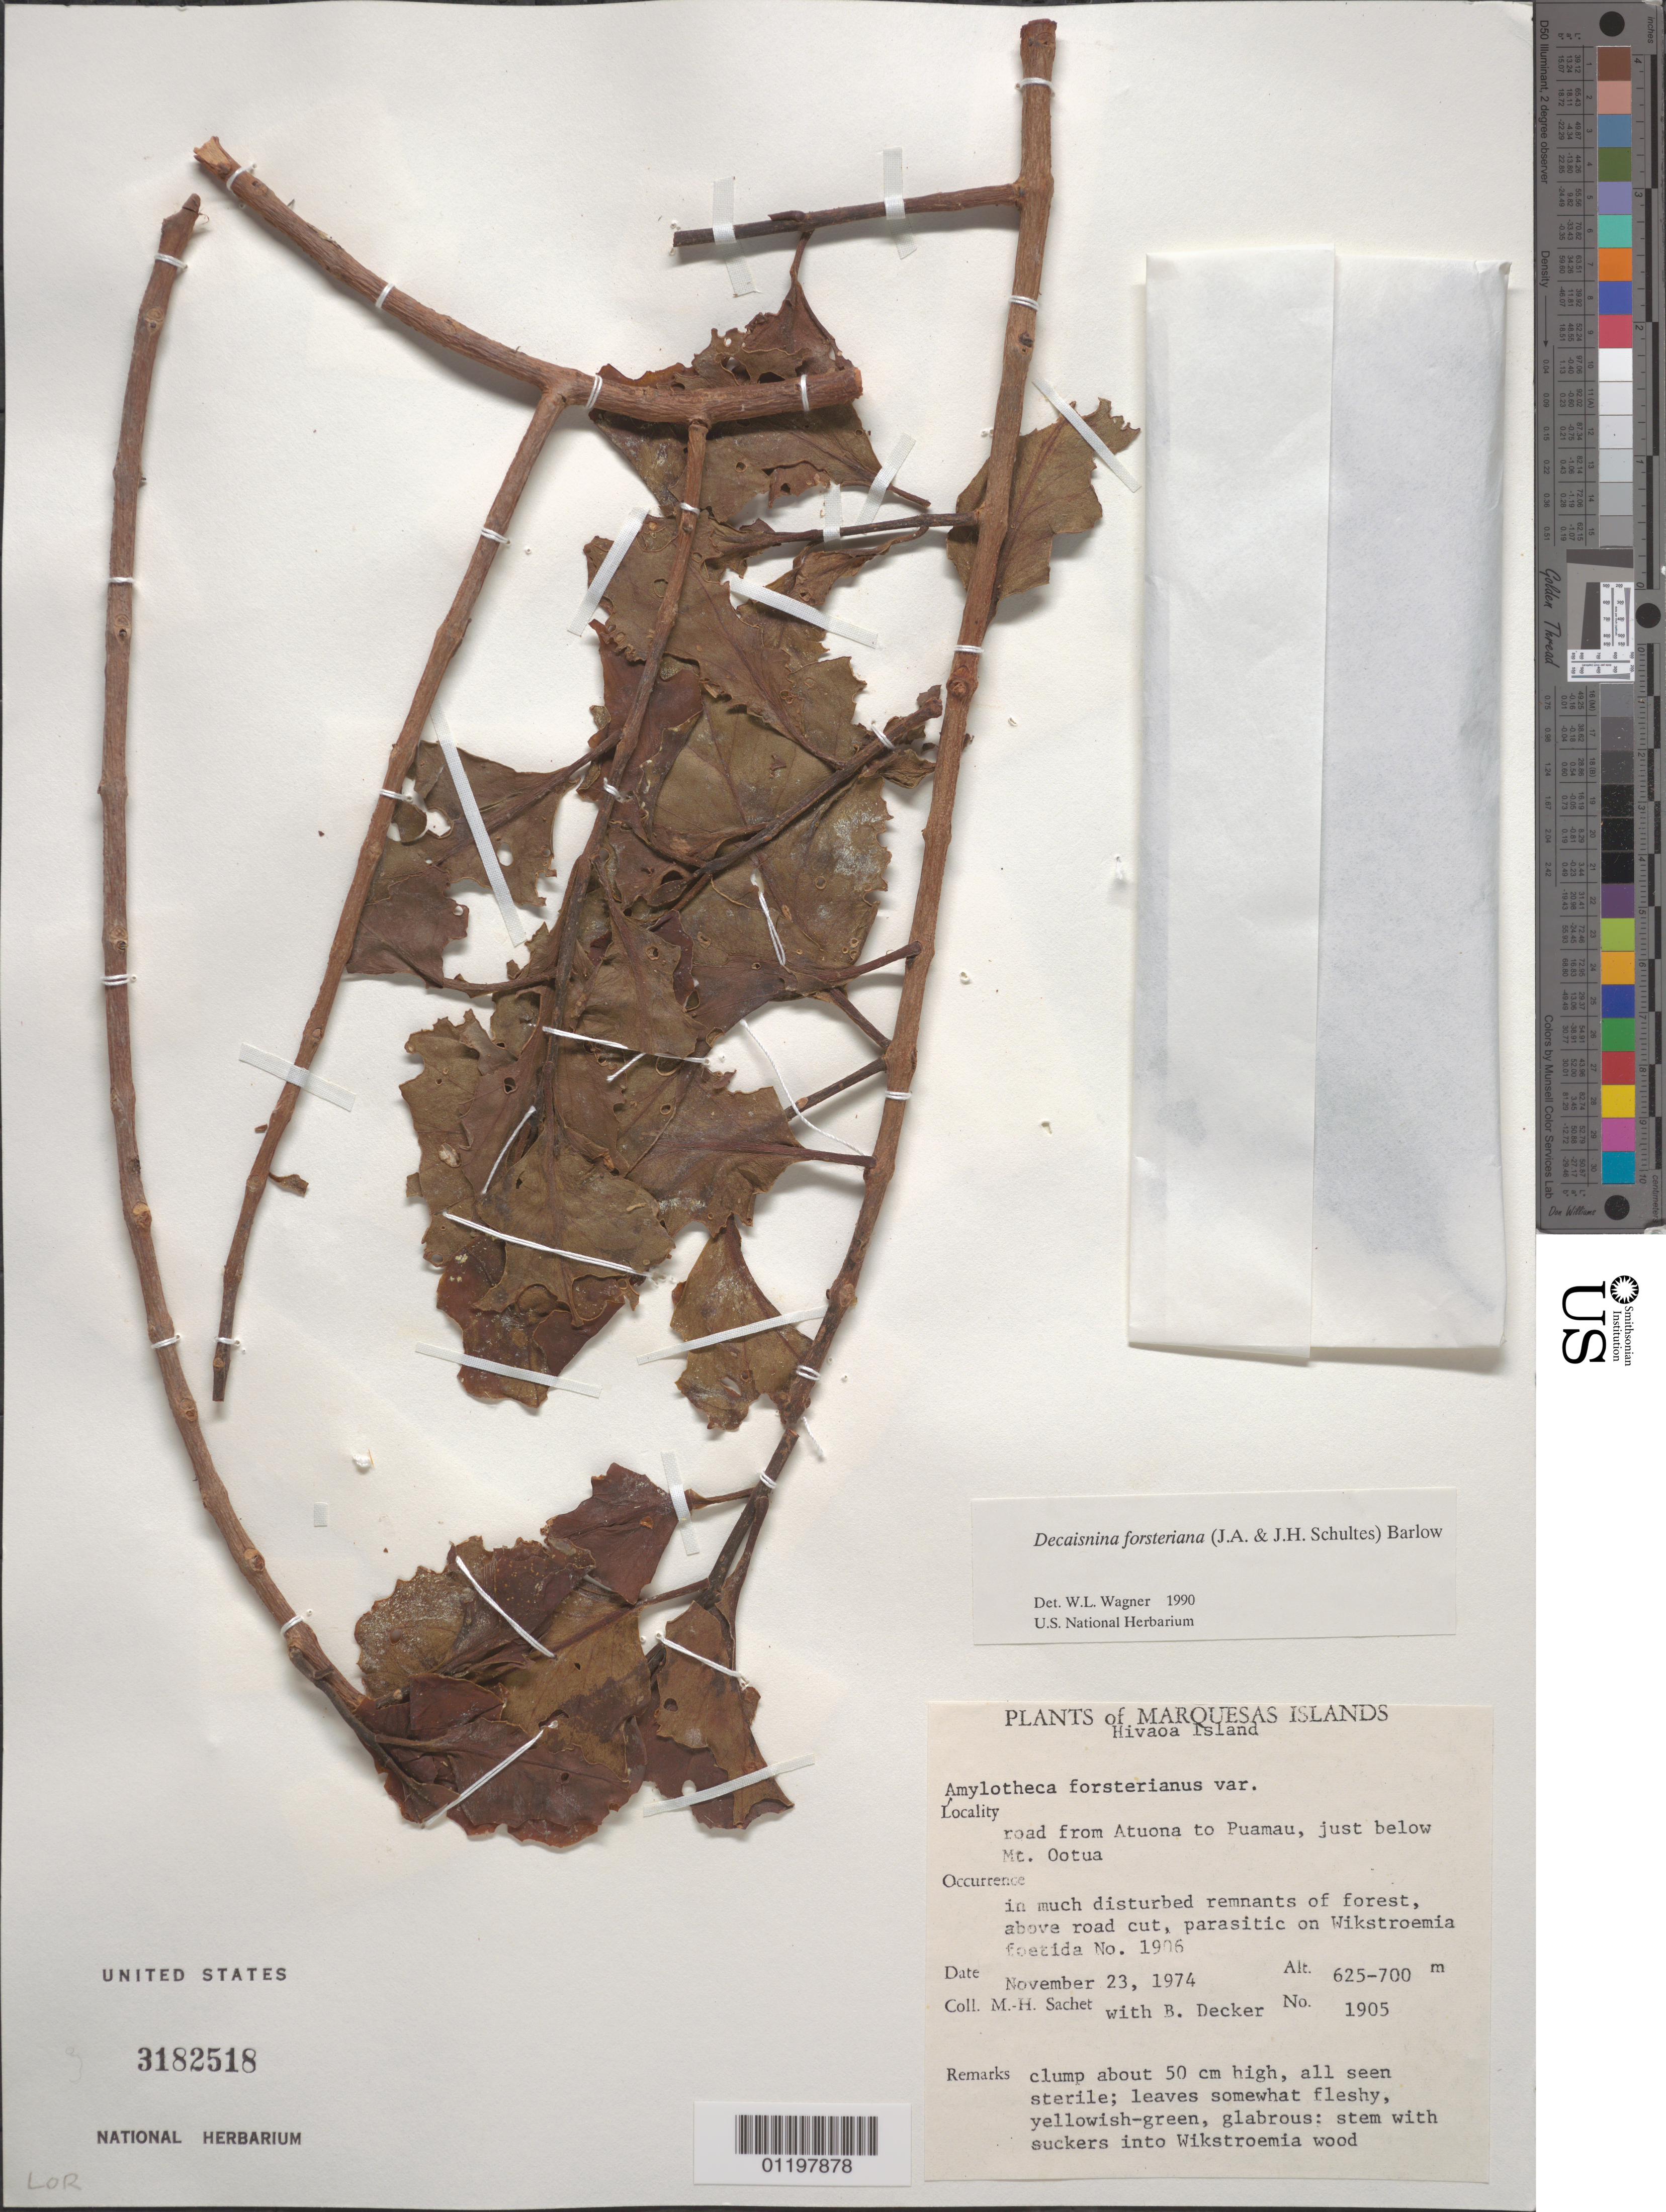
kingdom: Plantae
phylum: Tracheophyta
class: Magnoliopsida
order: Santalales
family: Loranthaceae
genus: Decaisnina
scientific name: Decaisnina forsteriana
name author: (Schult. & Schult. f.) Barlow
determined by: Wagner, W. L., (BOT), Smithsonian Institution - National Museum of Natural History (UNITED STATES)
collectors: M.-H. Sachet & B. G. Decker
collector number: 1905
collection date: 1974-11-23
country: French Polynesia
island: Hiva Oa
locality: road from Atuona to Puamau, just below Atuona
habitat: Disturbed remants of forest, above road cut, parasitic on Wikstroemia foetida 1906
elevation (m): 625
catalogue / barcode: US 3182518